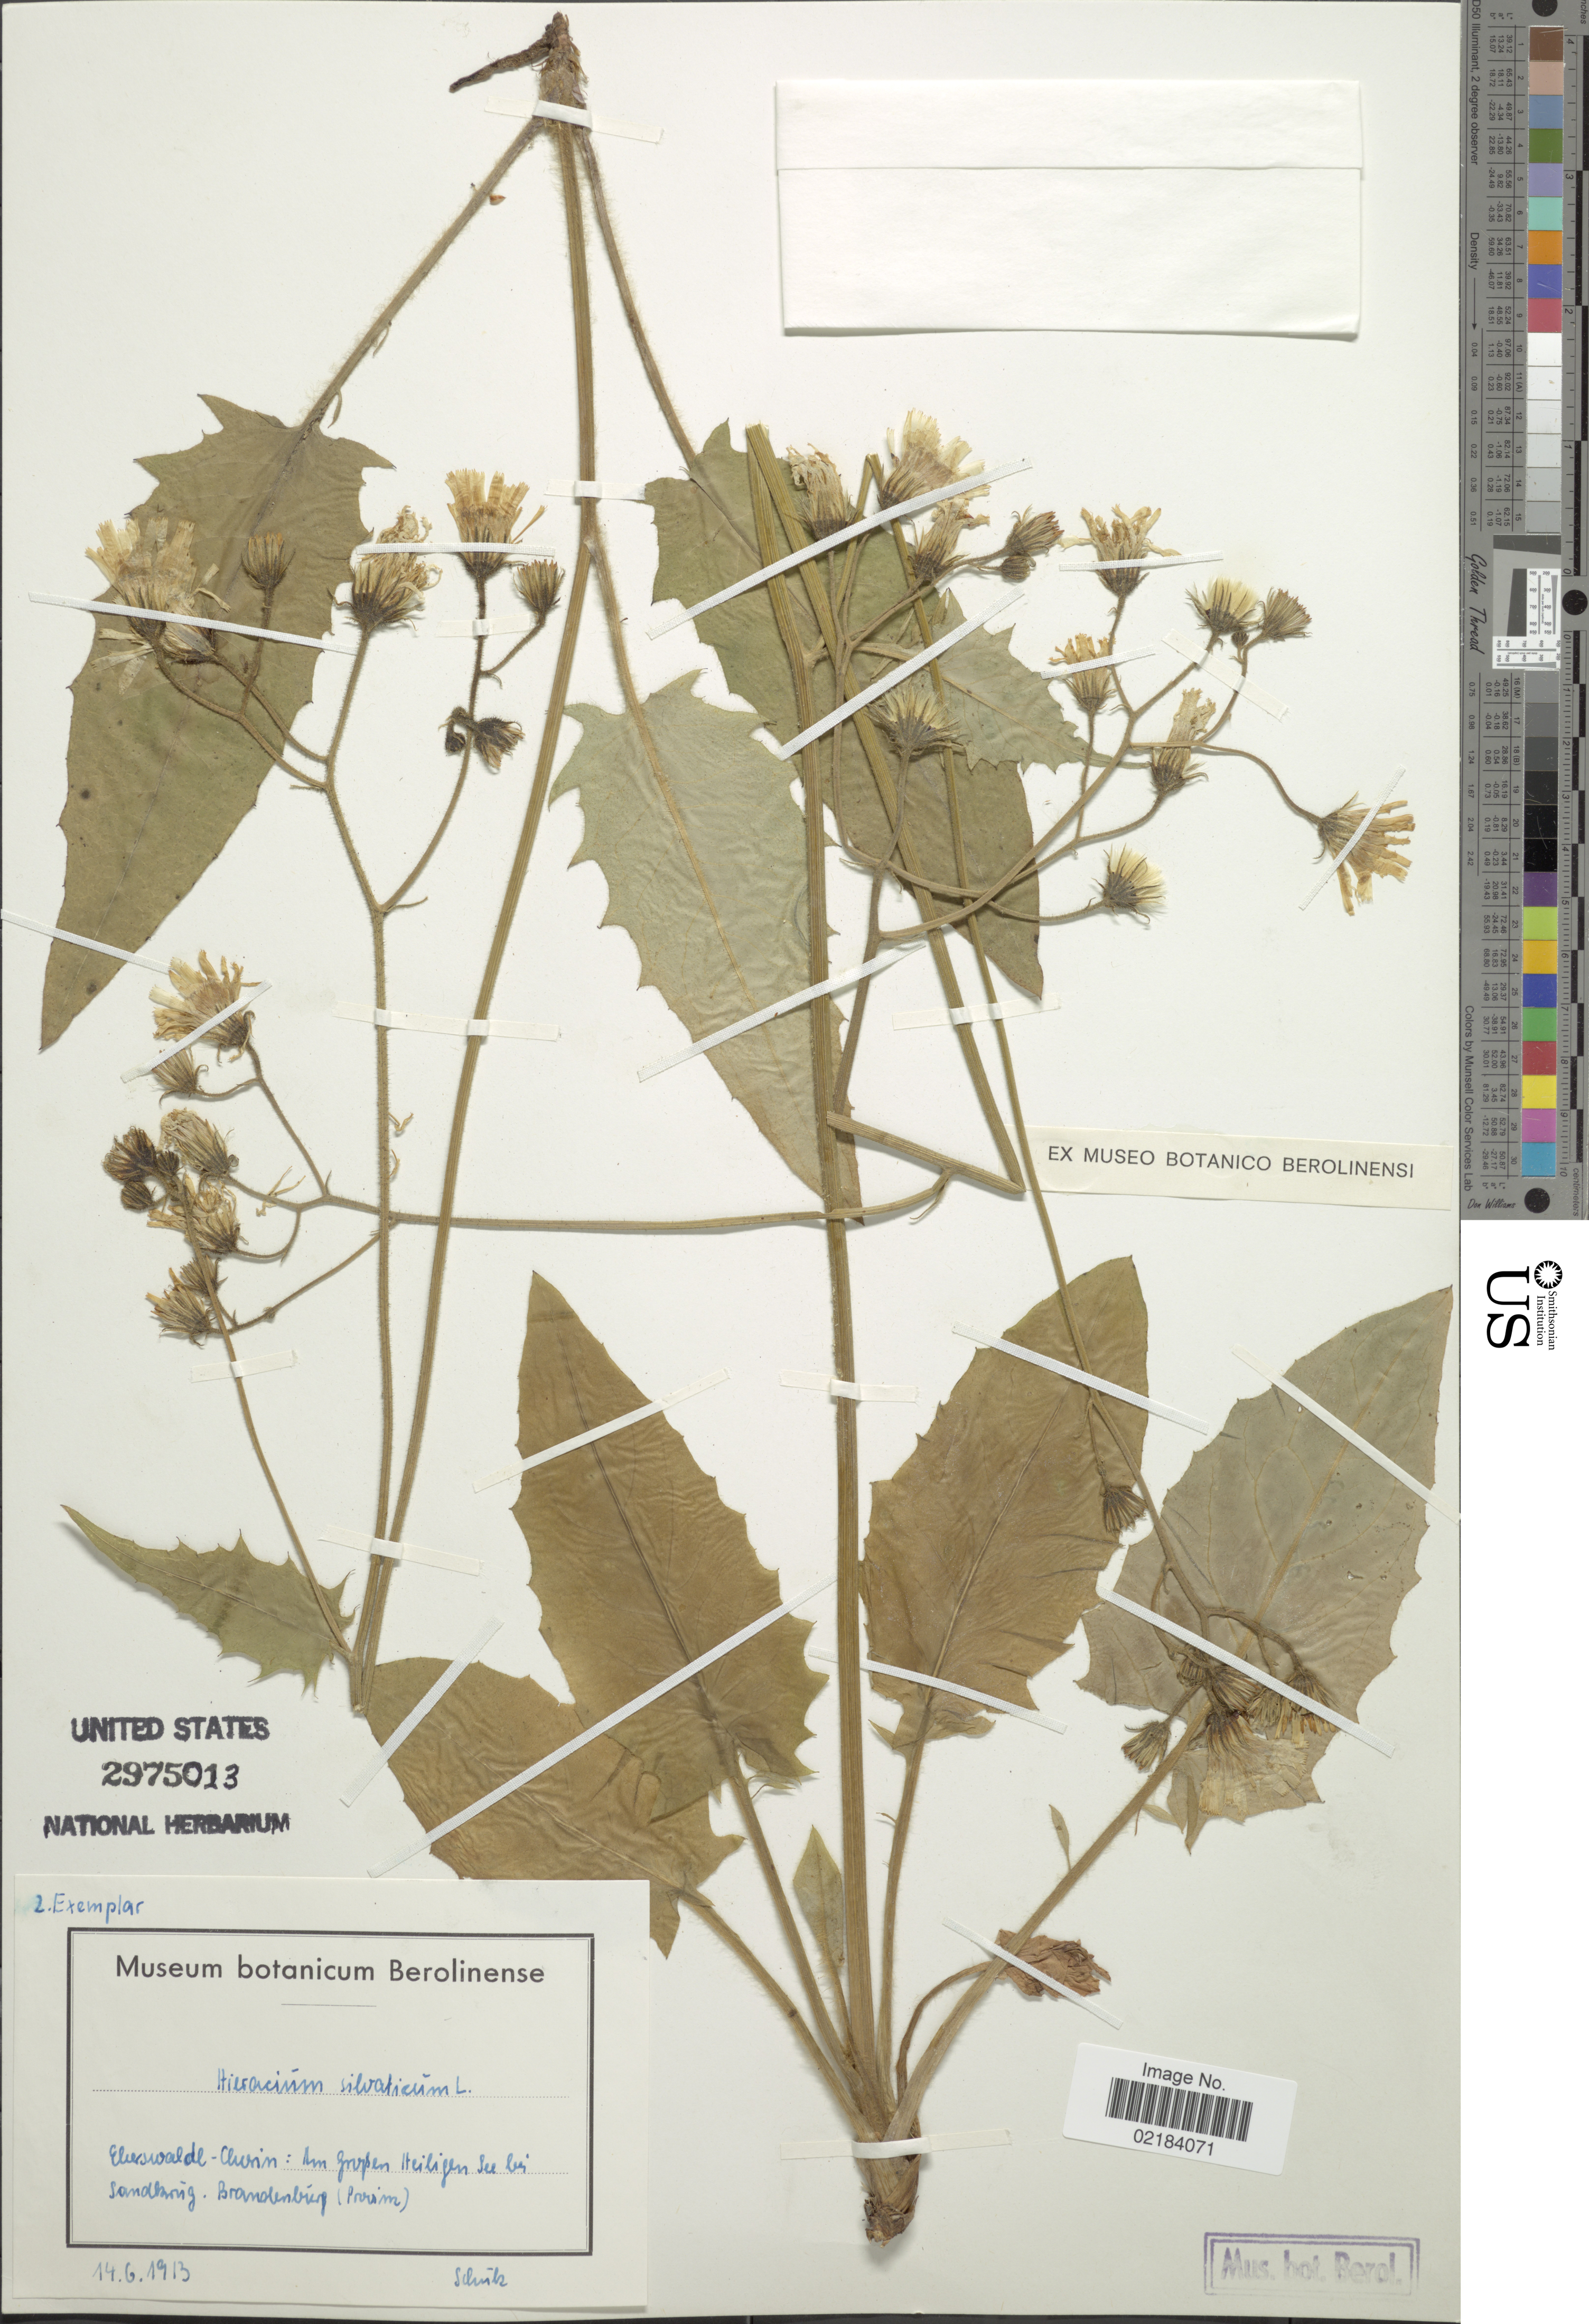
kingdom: Plantae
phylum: Tracheophyta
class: Magnoliopsida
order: Asterales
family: Asteraceae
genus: Hieracium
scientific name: Hieracium silvaticum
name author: L.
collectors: Schulz, --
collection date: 1913-06-14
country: Germany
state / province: Brandenburg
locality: Eluswalde-Alwin: Am grupen iteiligen see bei sandbrig [interpreted]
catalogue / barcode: US 2975013